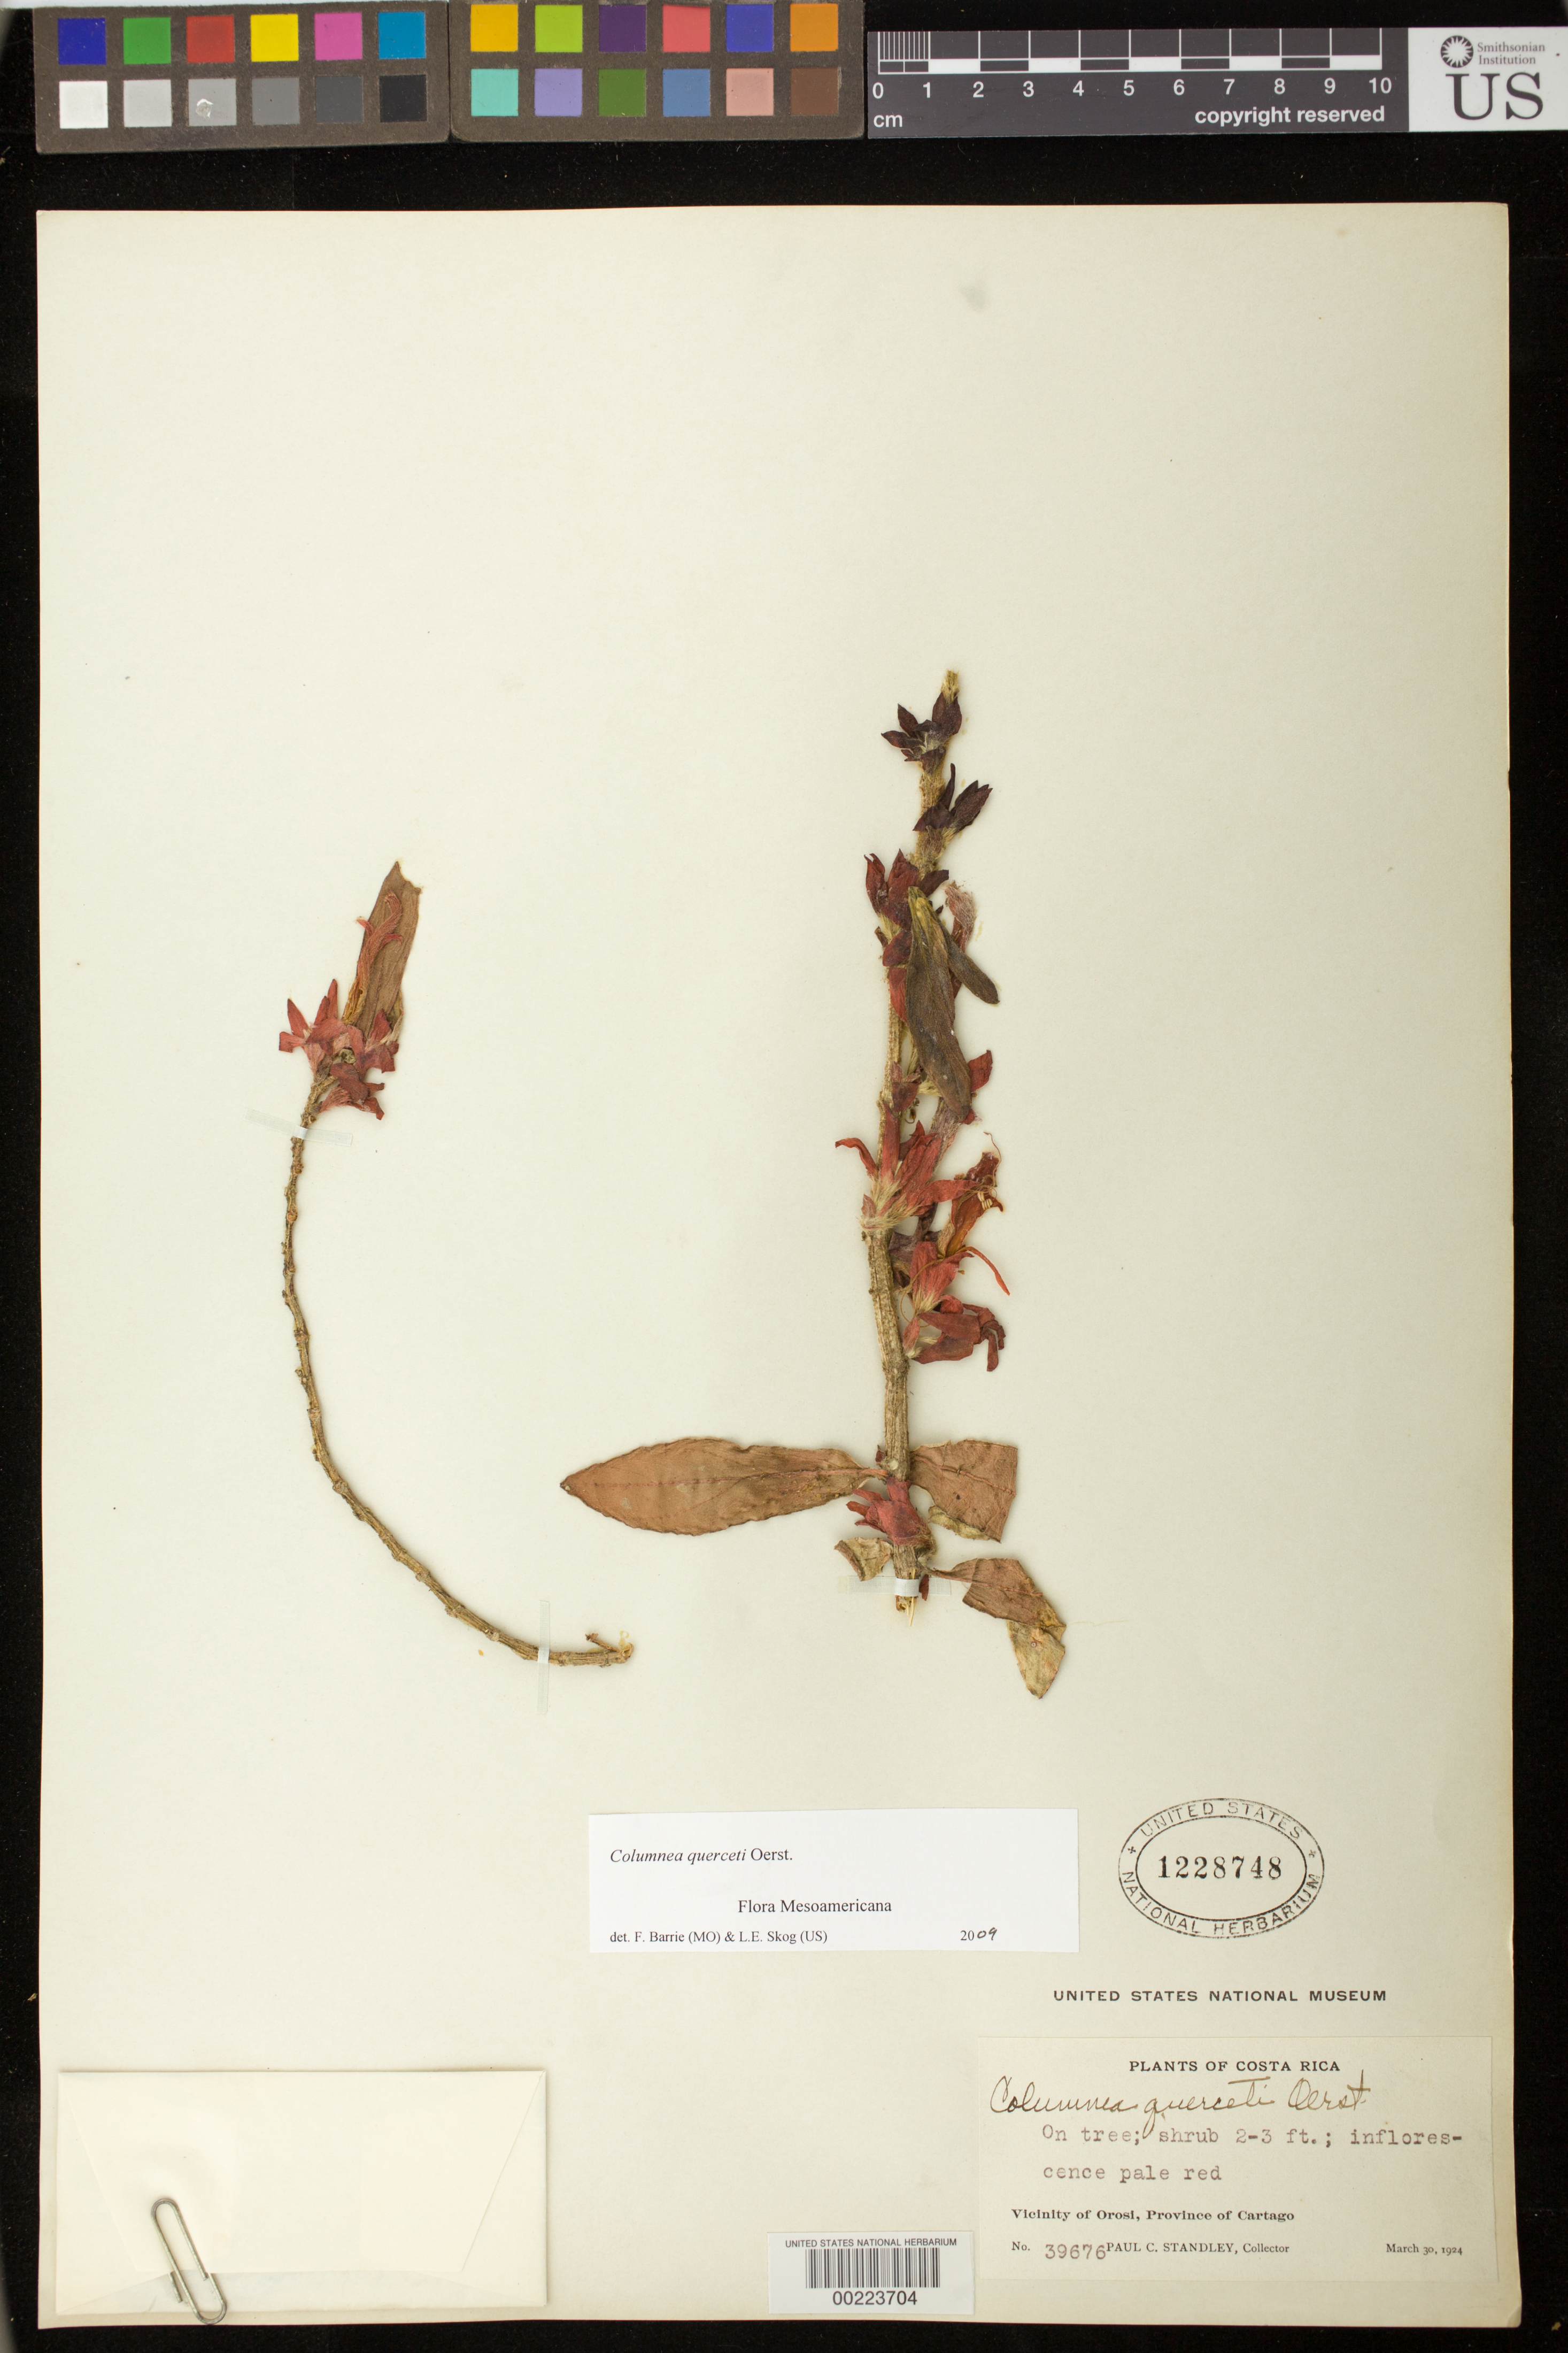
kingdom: Plantae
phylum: Tracheophyta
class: Magnoliopsida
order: Lamiales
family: Gesneriaceae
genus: Columnea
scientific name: Columnea querceti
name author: Oerst.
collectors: P. C. Standley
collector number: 39676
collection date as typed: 30 Mar 1924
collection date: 1924-03-30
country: Costa Rica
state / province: Cartago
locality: Vicinity of Orosi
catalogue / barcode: US 1228748